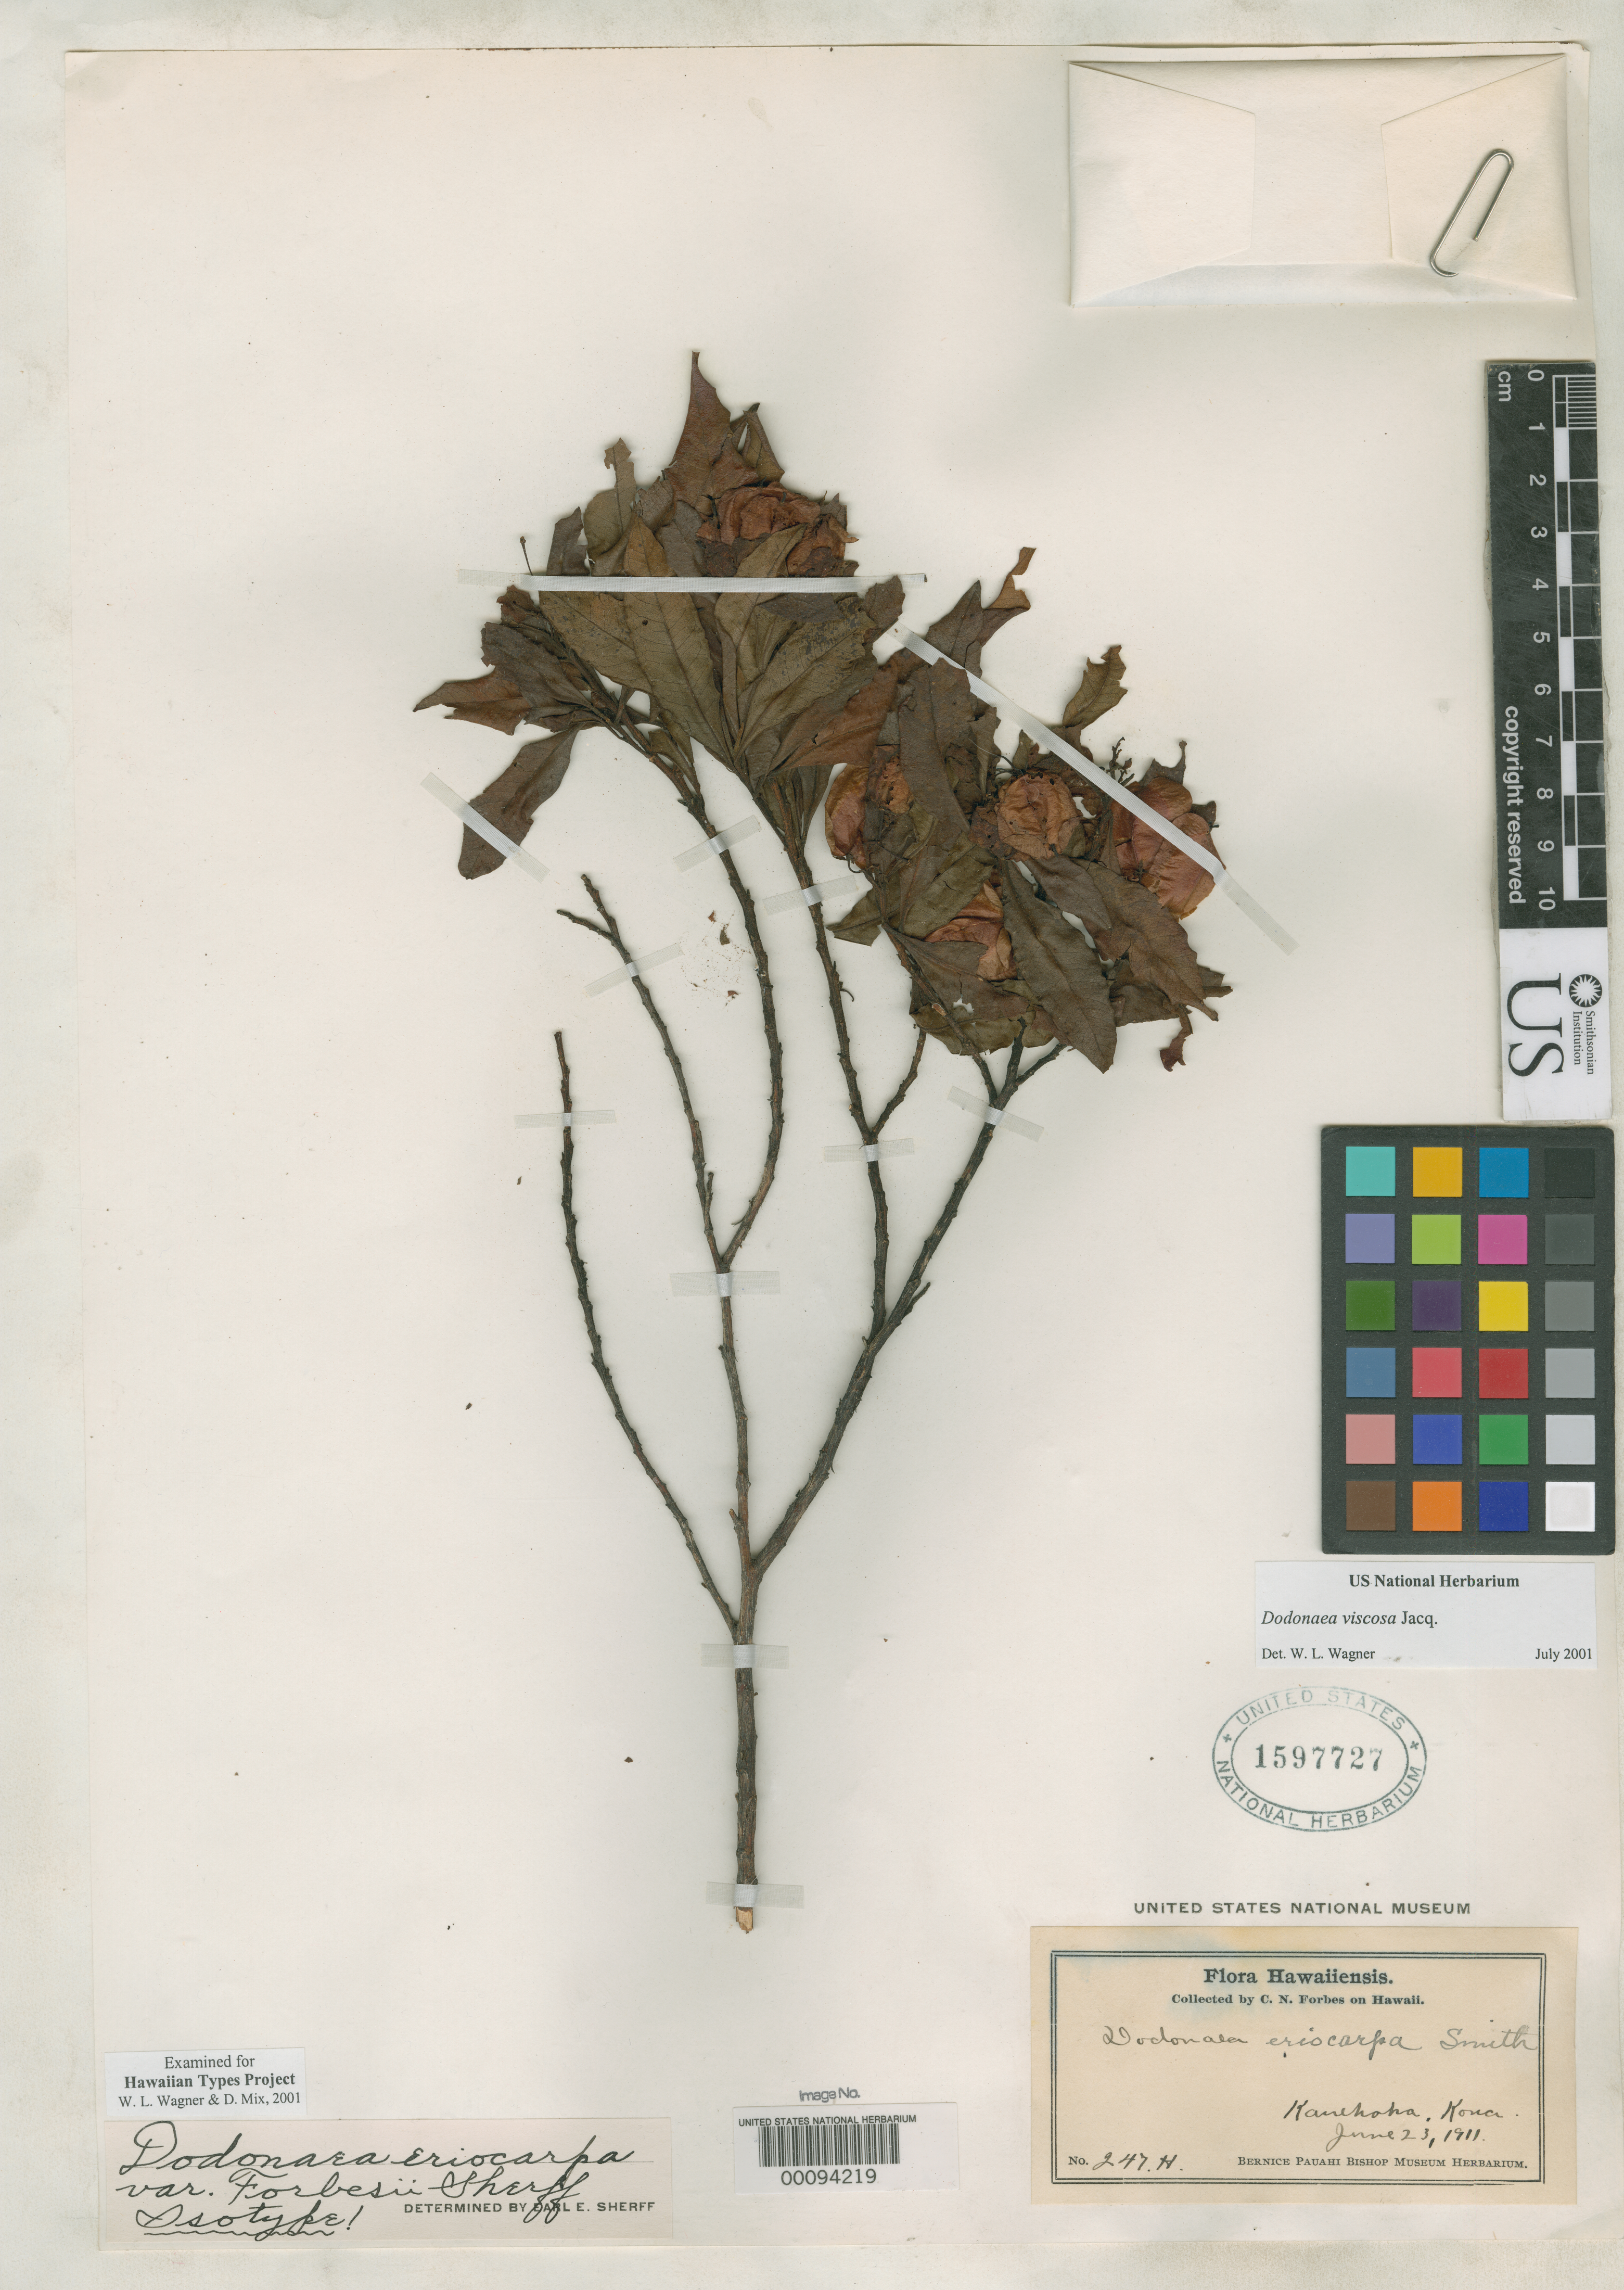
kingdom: Plantae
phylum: Tracheophyta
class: Magnoliopsida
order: Sapindales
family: Sapindaceae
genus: Dodonaea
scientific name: Dodonaea eriocarpa var. forbesii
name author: Sherff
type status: Isotype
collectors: C. N. Forbes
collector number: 247.H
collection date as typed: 23 Jun 1911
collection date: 1911-06-23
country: United States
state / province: Hawaii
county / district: Hawaii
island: Hawaii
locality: Kamehaha, Kona.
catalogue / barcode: US 1597727